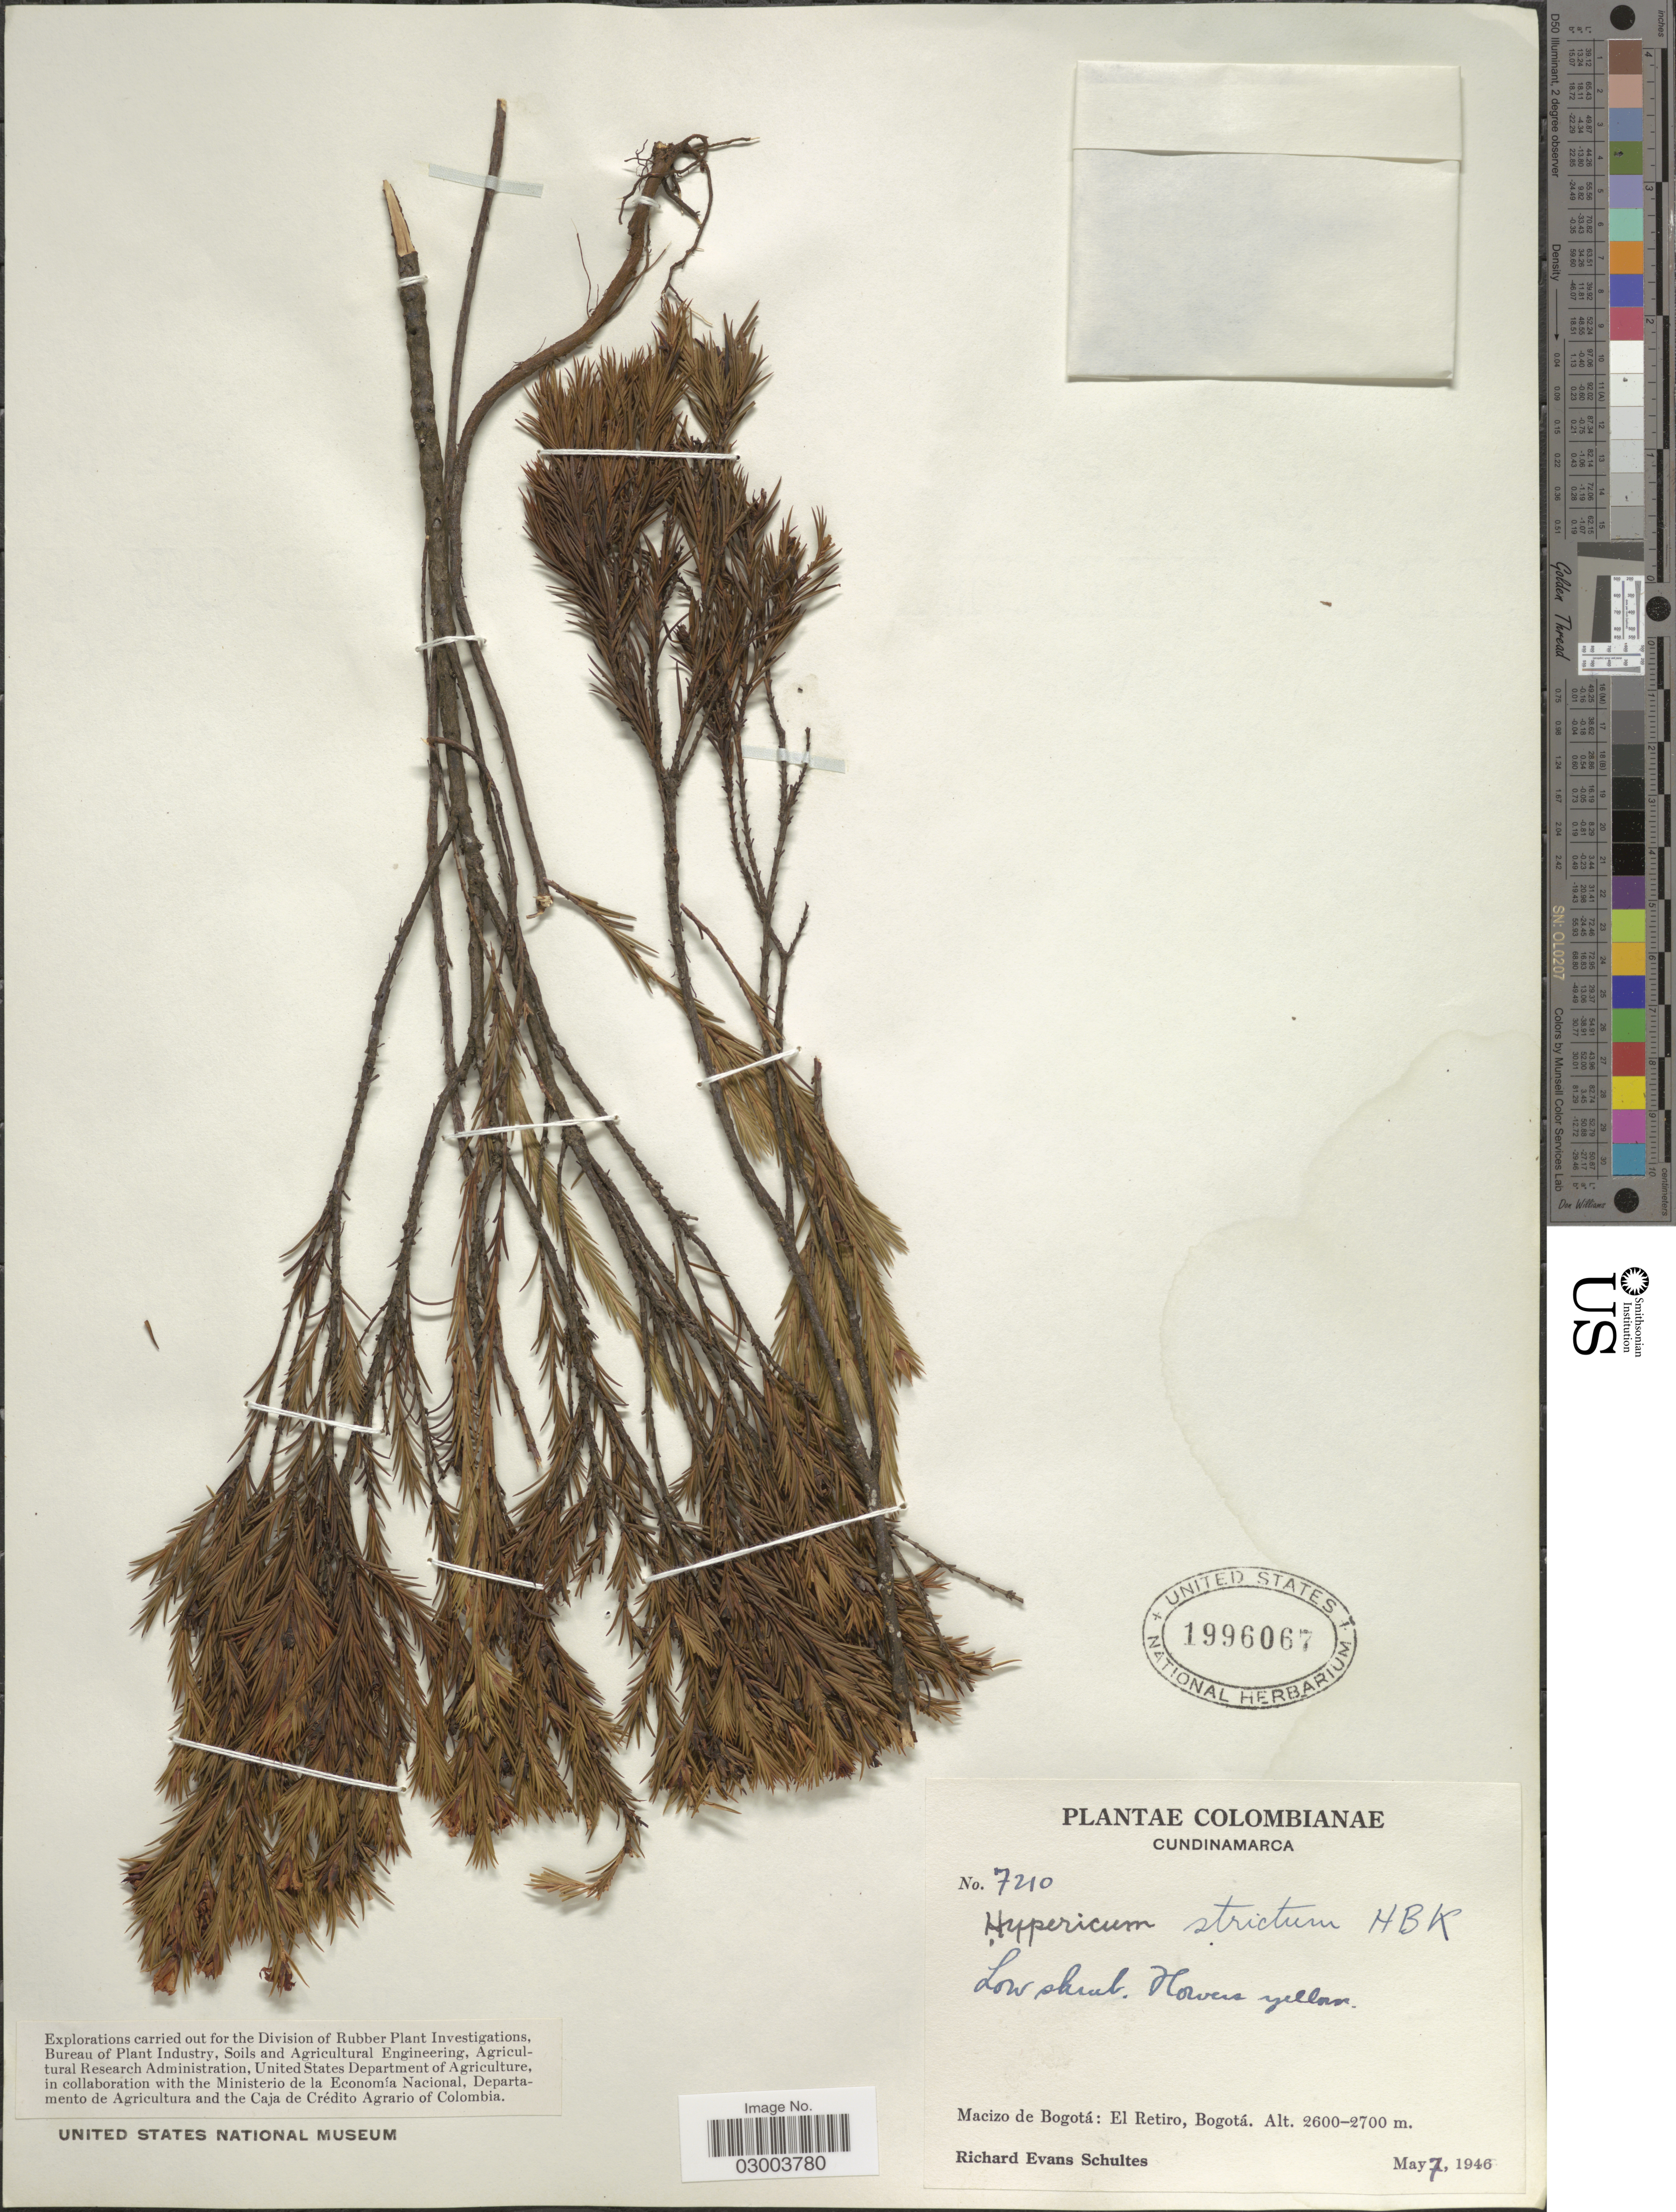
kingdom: Plantae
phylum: Tracheophyta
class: Magnoliopsida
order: Malpighiales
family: Hypericaceae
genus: Hypericum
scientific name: Hypericum strictum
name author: Kunth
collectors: R. E. Schultes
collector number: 7210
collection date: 1946-05-07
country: Colombia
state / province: Cundinamarca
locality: Macizo de Bogotá: El Retiro, Bogotá.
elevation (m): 2600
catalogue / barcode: US 1996067